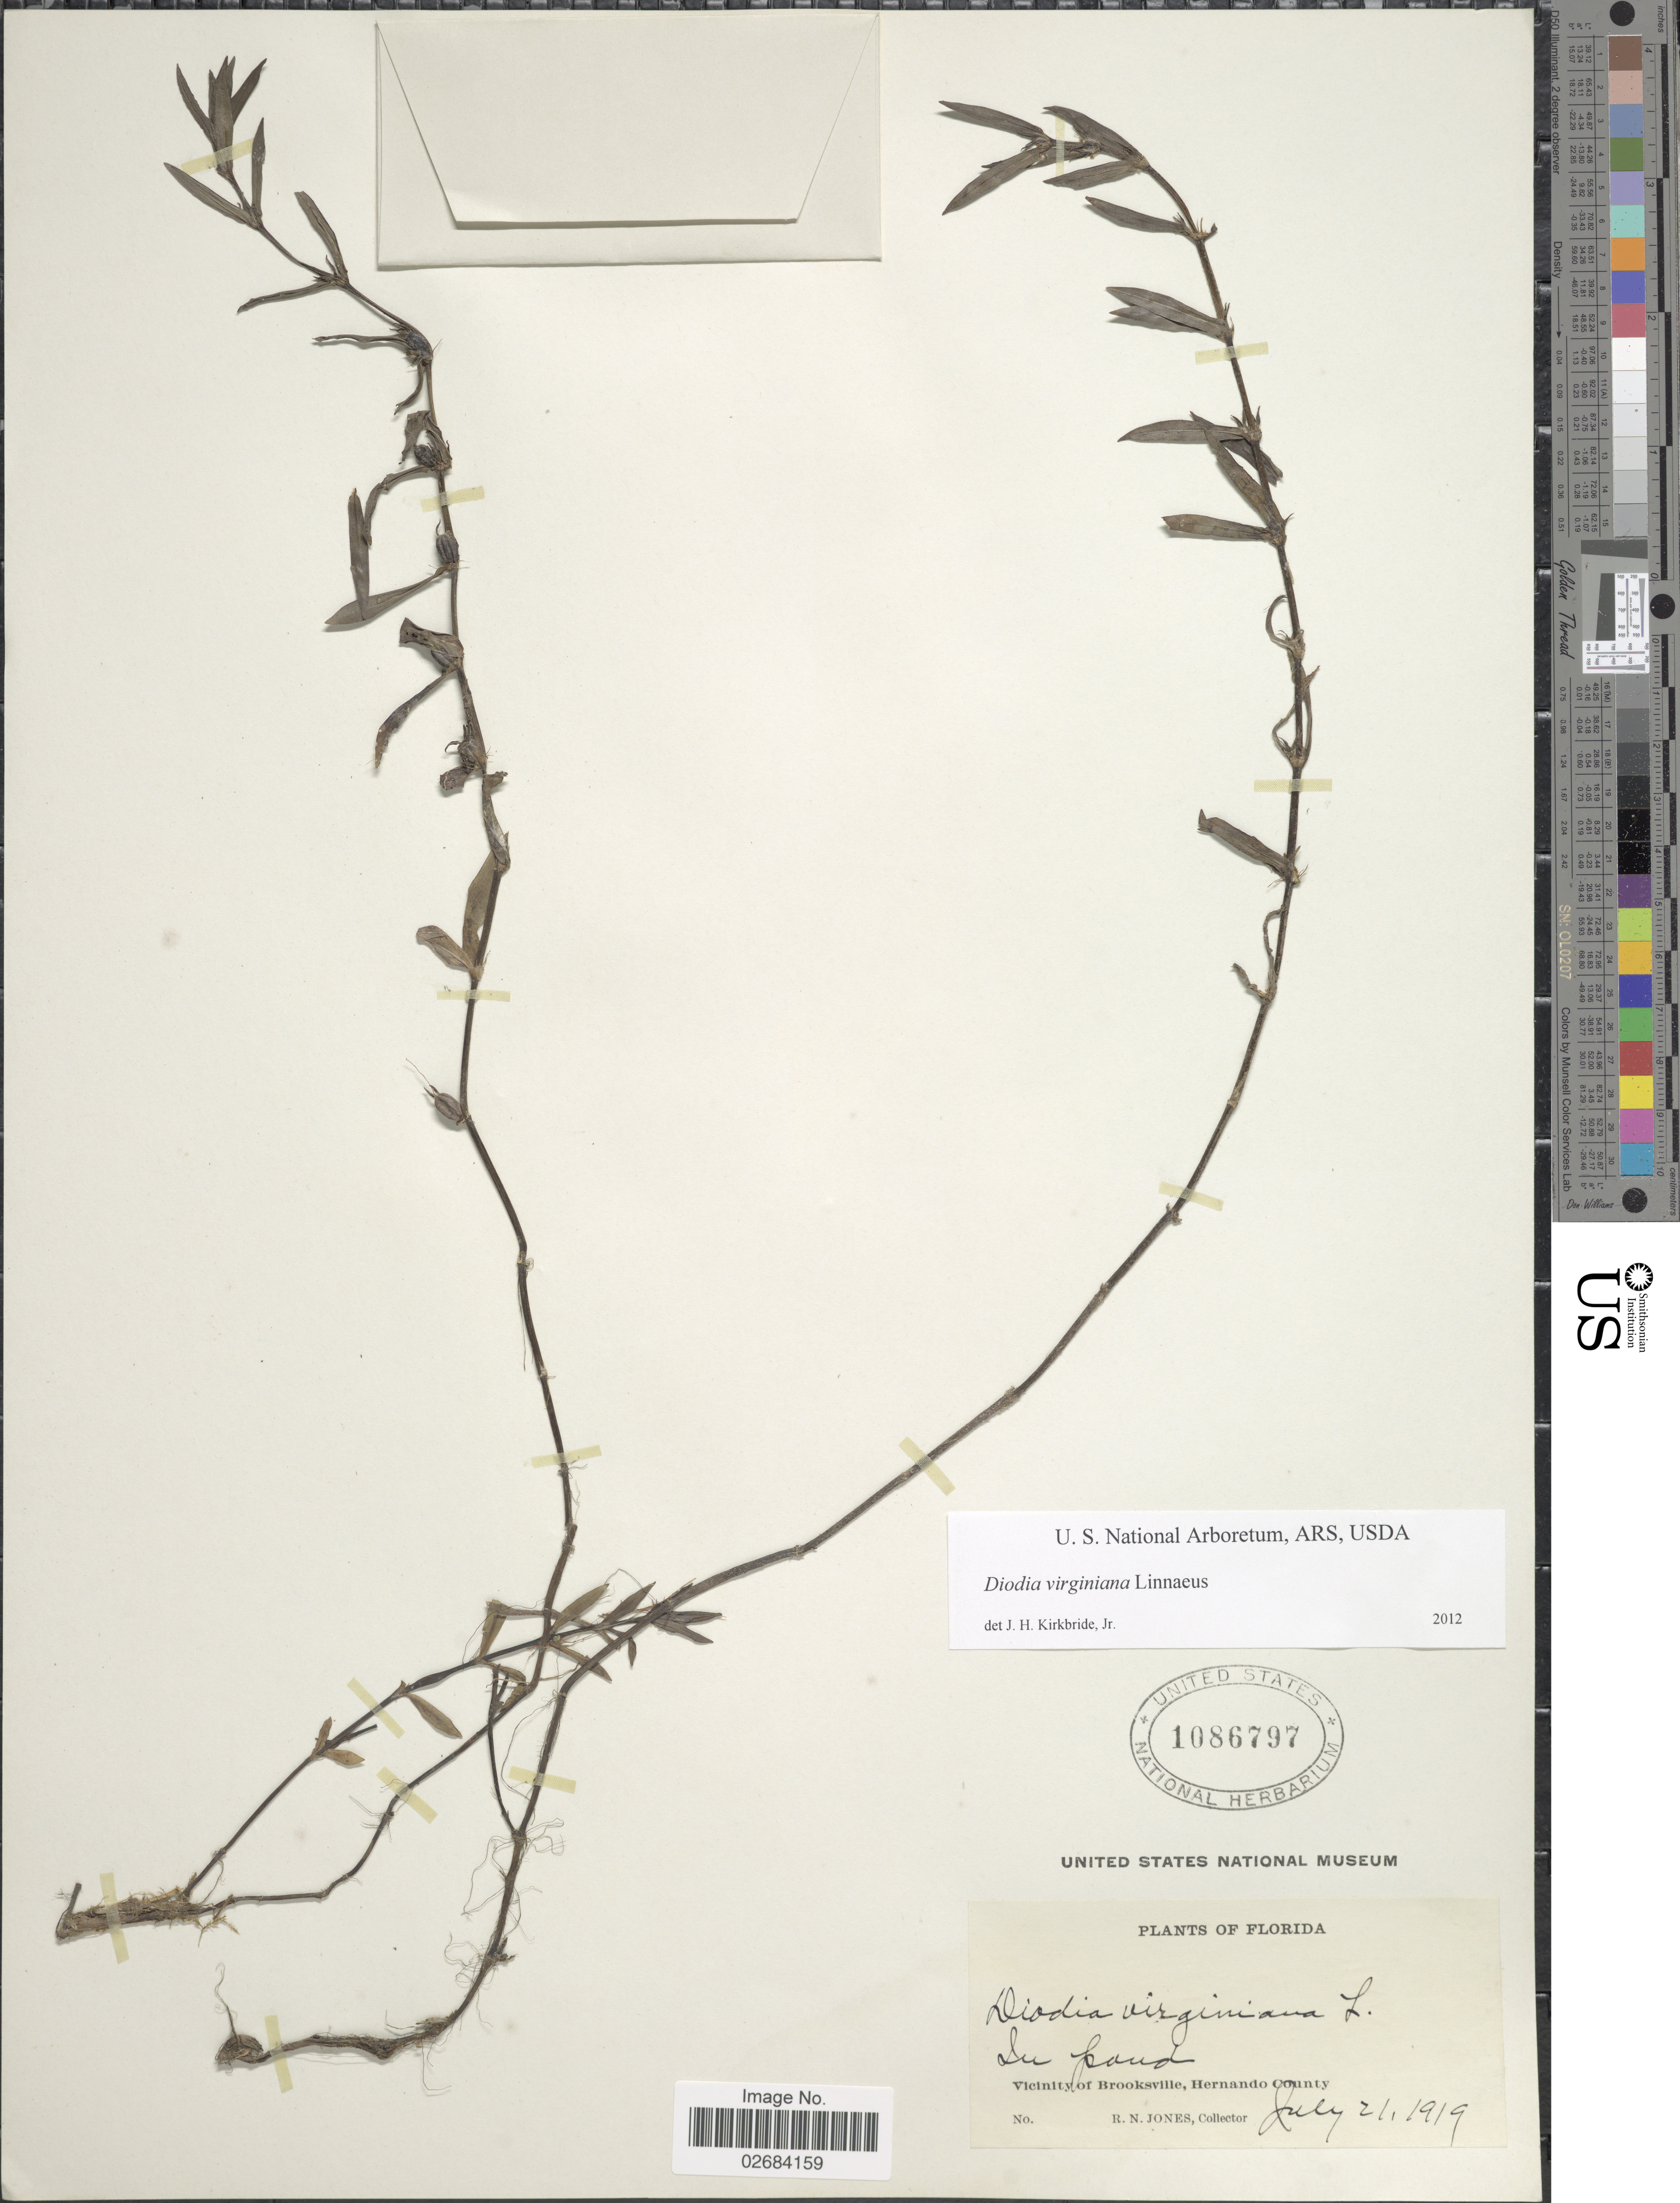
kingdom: Plantae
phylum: Tracheophyta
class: Magnoliopsida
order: Gentianales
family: Rubiaceae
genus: Diodia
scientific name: Diodia virginiana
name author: L.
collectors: R. N. Jones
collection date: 1919-07-21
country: United States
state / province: Florida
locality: In pond, Vicinity of Brooksville, Hernando County.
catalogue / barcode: US 1086797